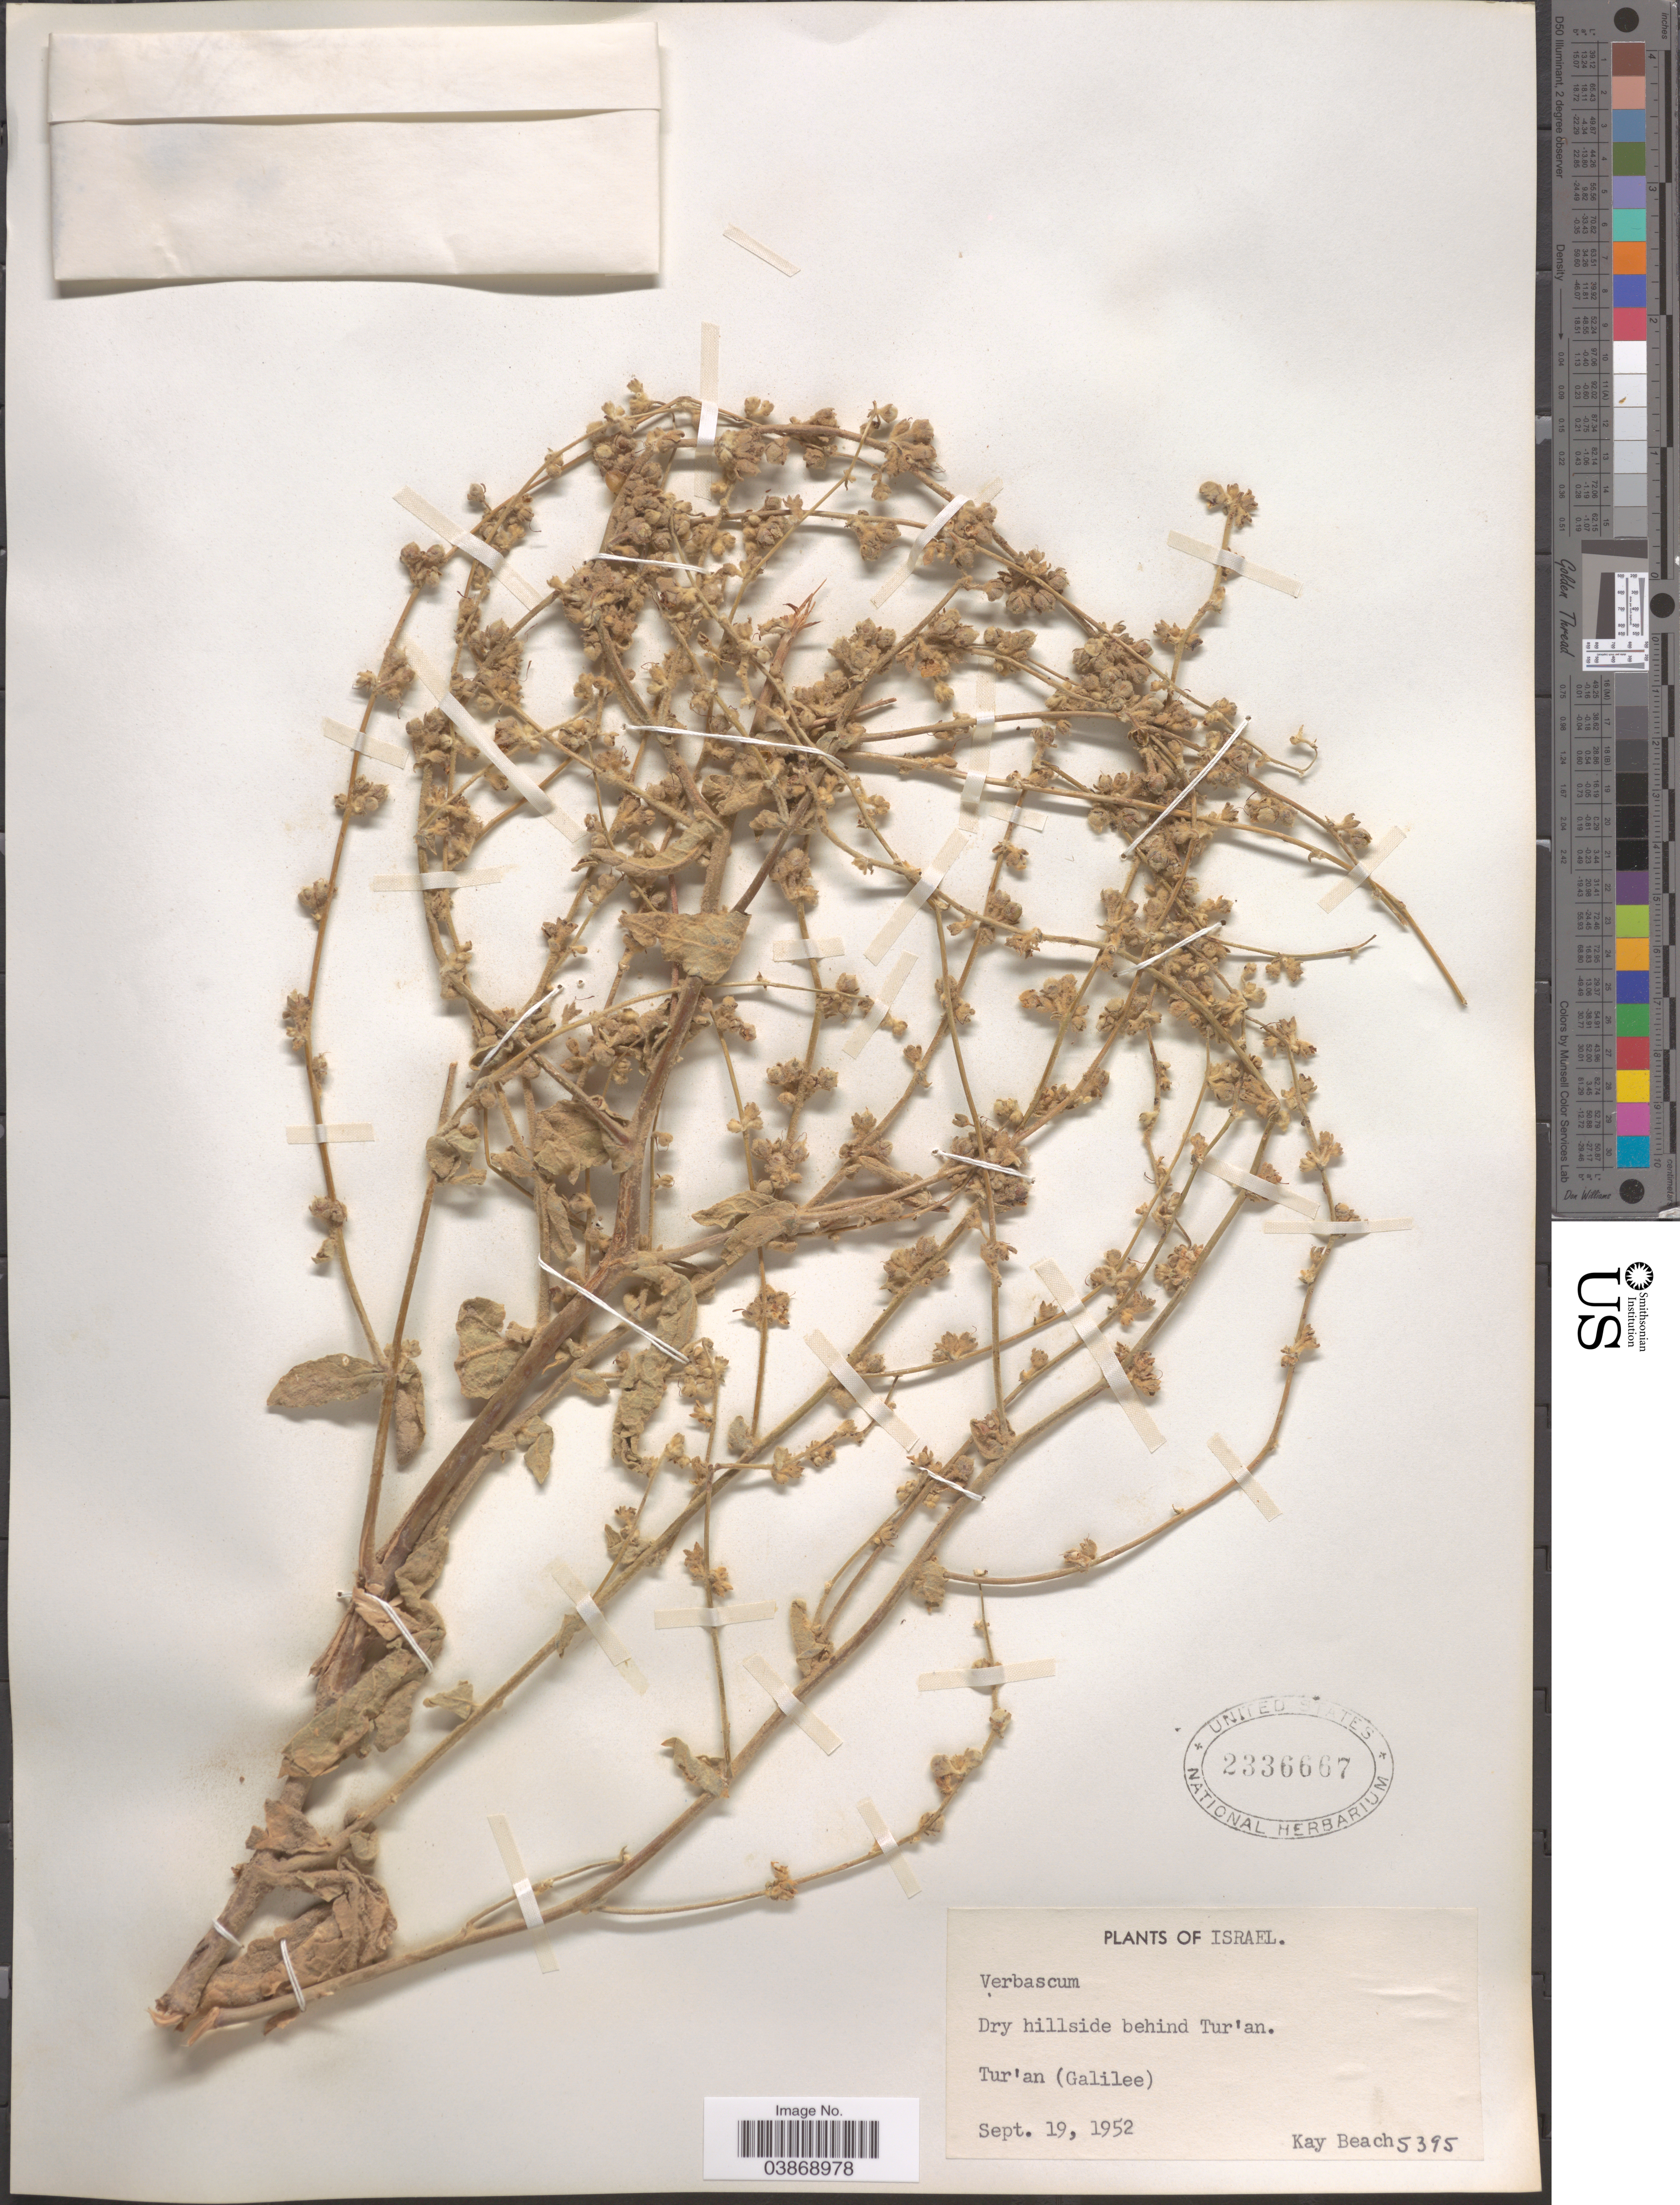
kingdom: Plantae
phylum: Tracheophyta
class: Magnoliopsida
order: Lamiales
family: Scrophulariaceae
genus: Verbascum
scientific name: Verbascum sp.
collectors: K. H. Beach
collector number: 5395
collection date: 1952-09-19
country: Israel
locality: Tur'an (Galilee).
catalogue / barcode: US 2336667